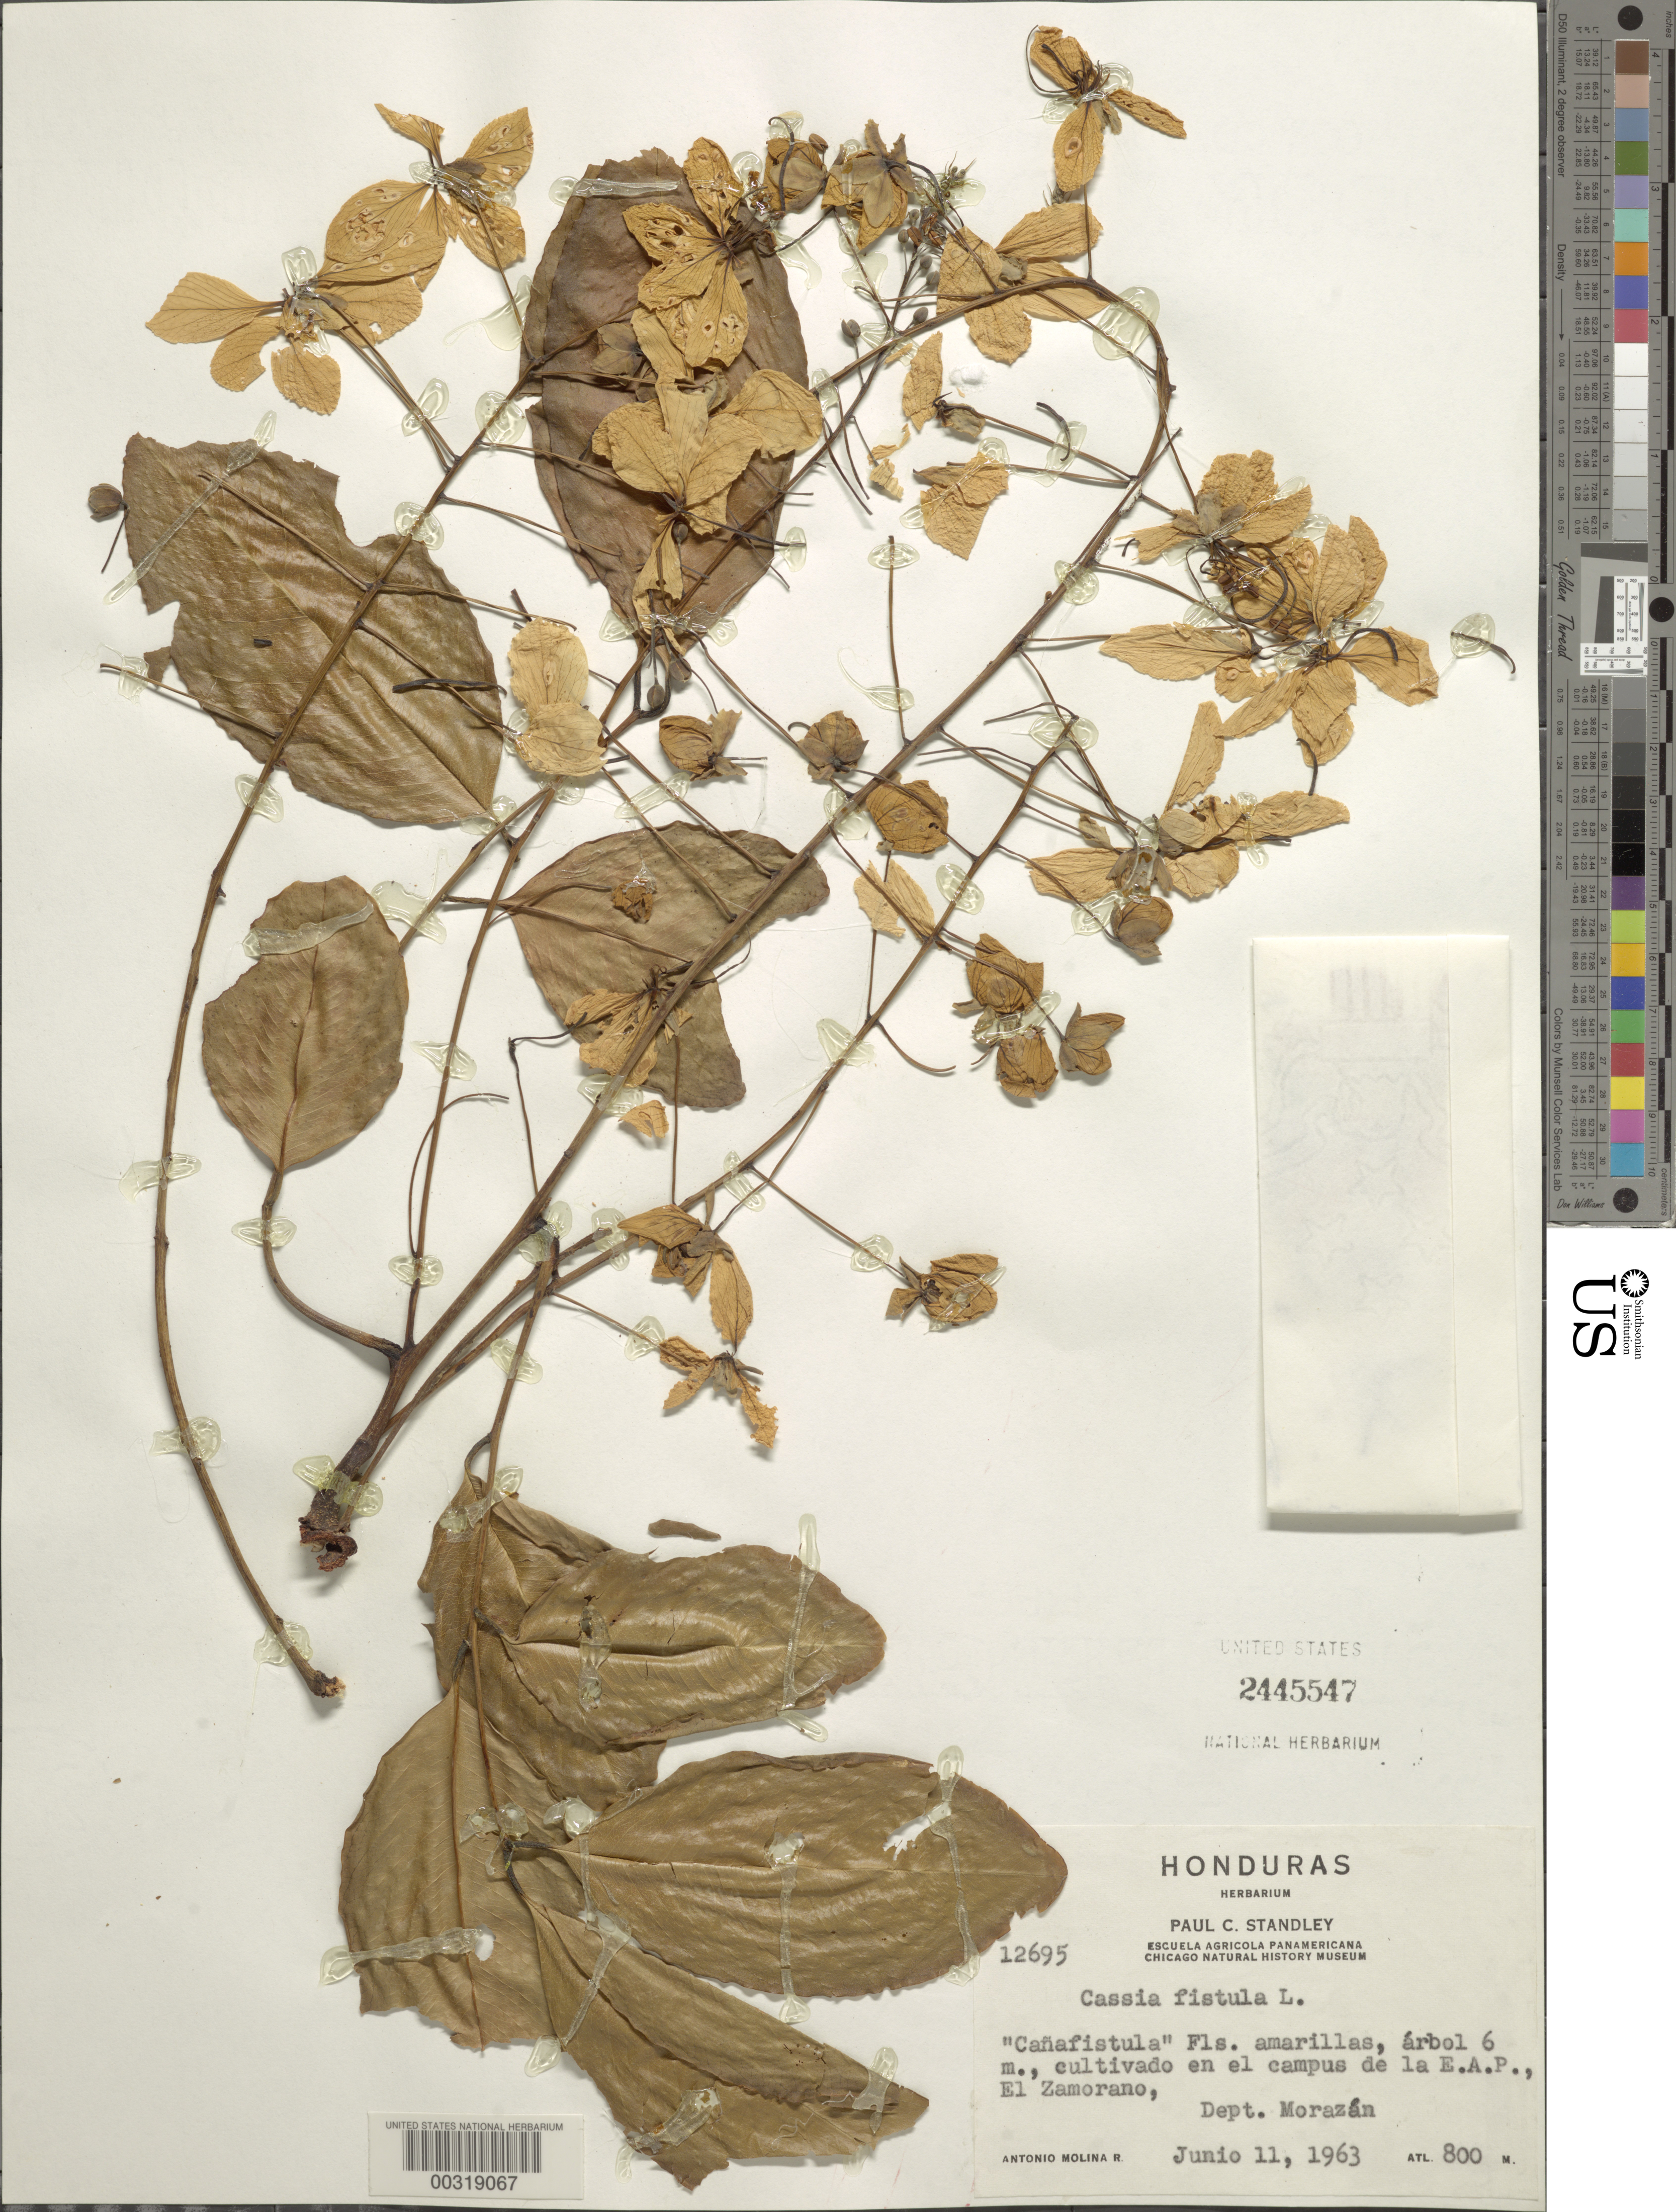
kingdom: Plantae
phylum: Tracheophyta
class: Magnoliopsida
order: Fabales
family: Fabaceae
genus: Cassia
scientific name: Cassia fistula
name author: L.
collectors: A. Molina R.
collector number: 12695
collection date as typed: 11 Jun 1963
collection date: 1963-06-11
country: Honduras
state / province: Fco. Morazán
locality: On the campus of EAP, El Zamorano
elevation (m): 800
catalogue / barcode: US 2445547